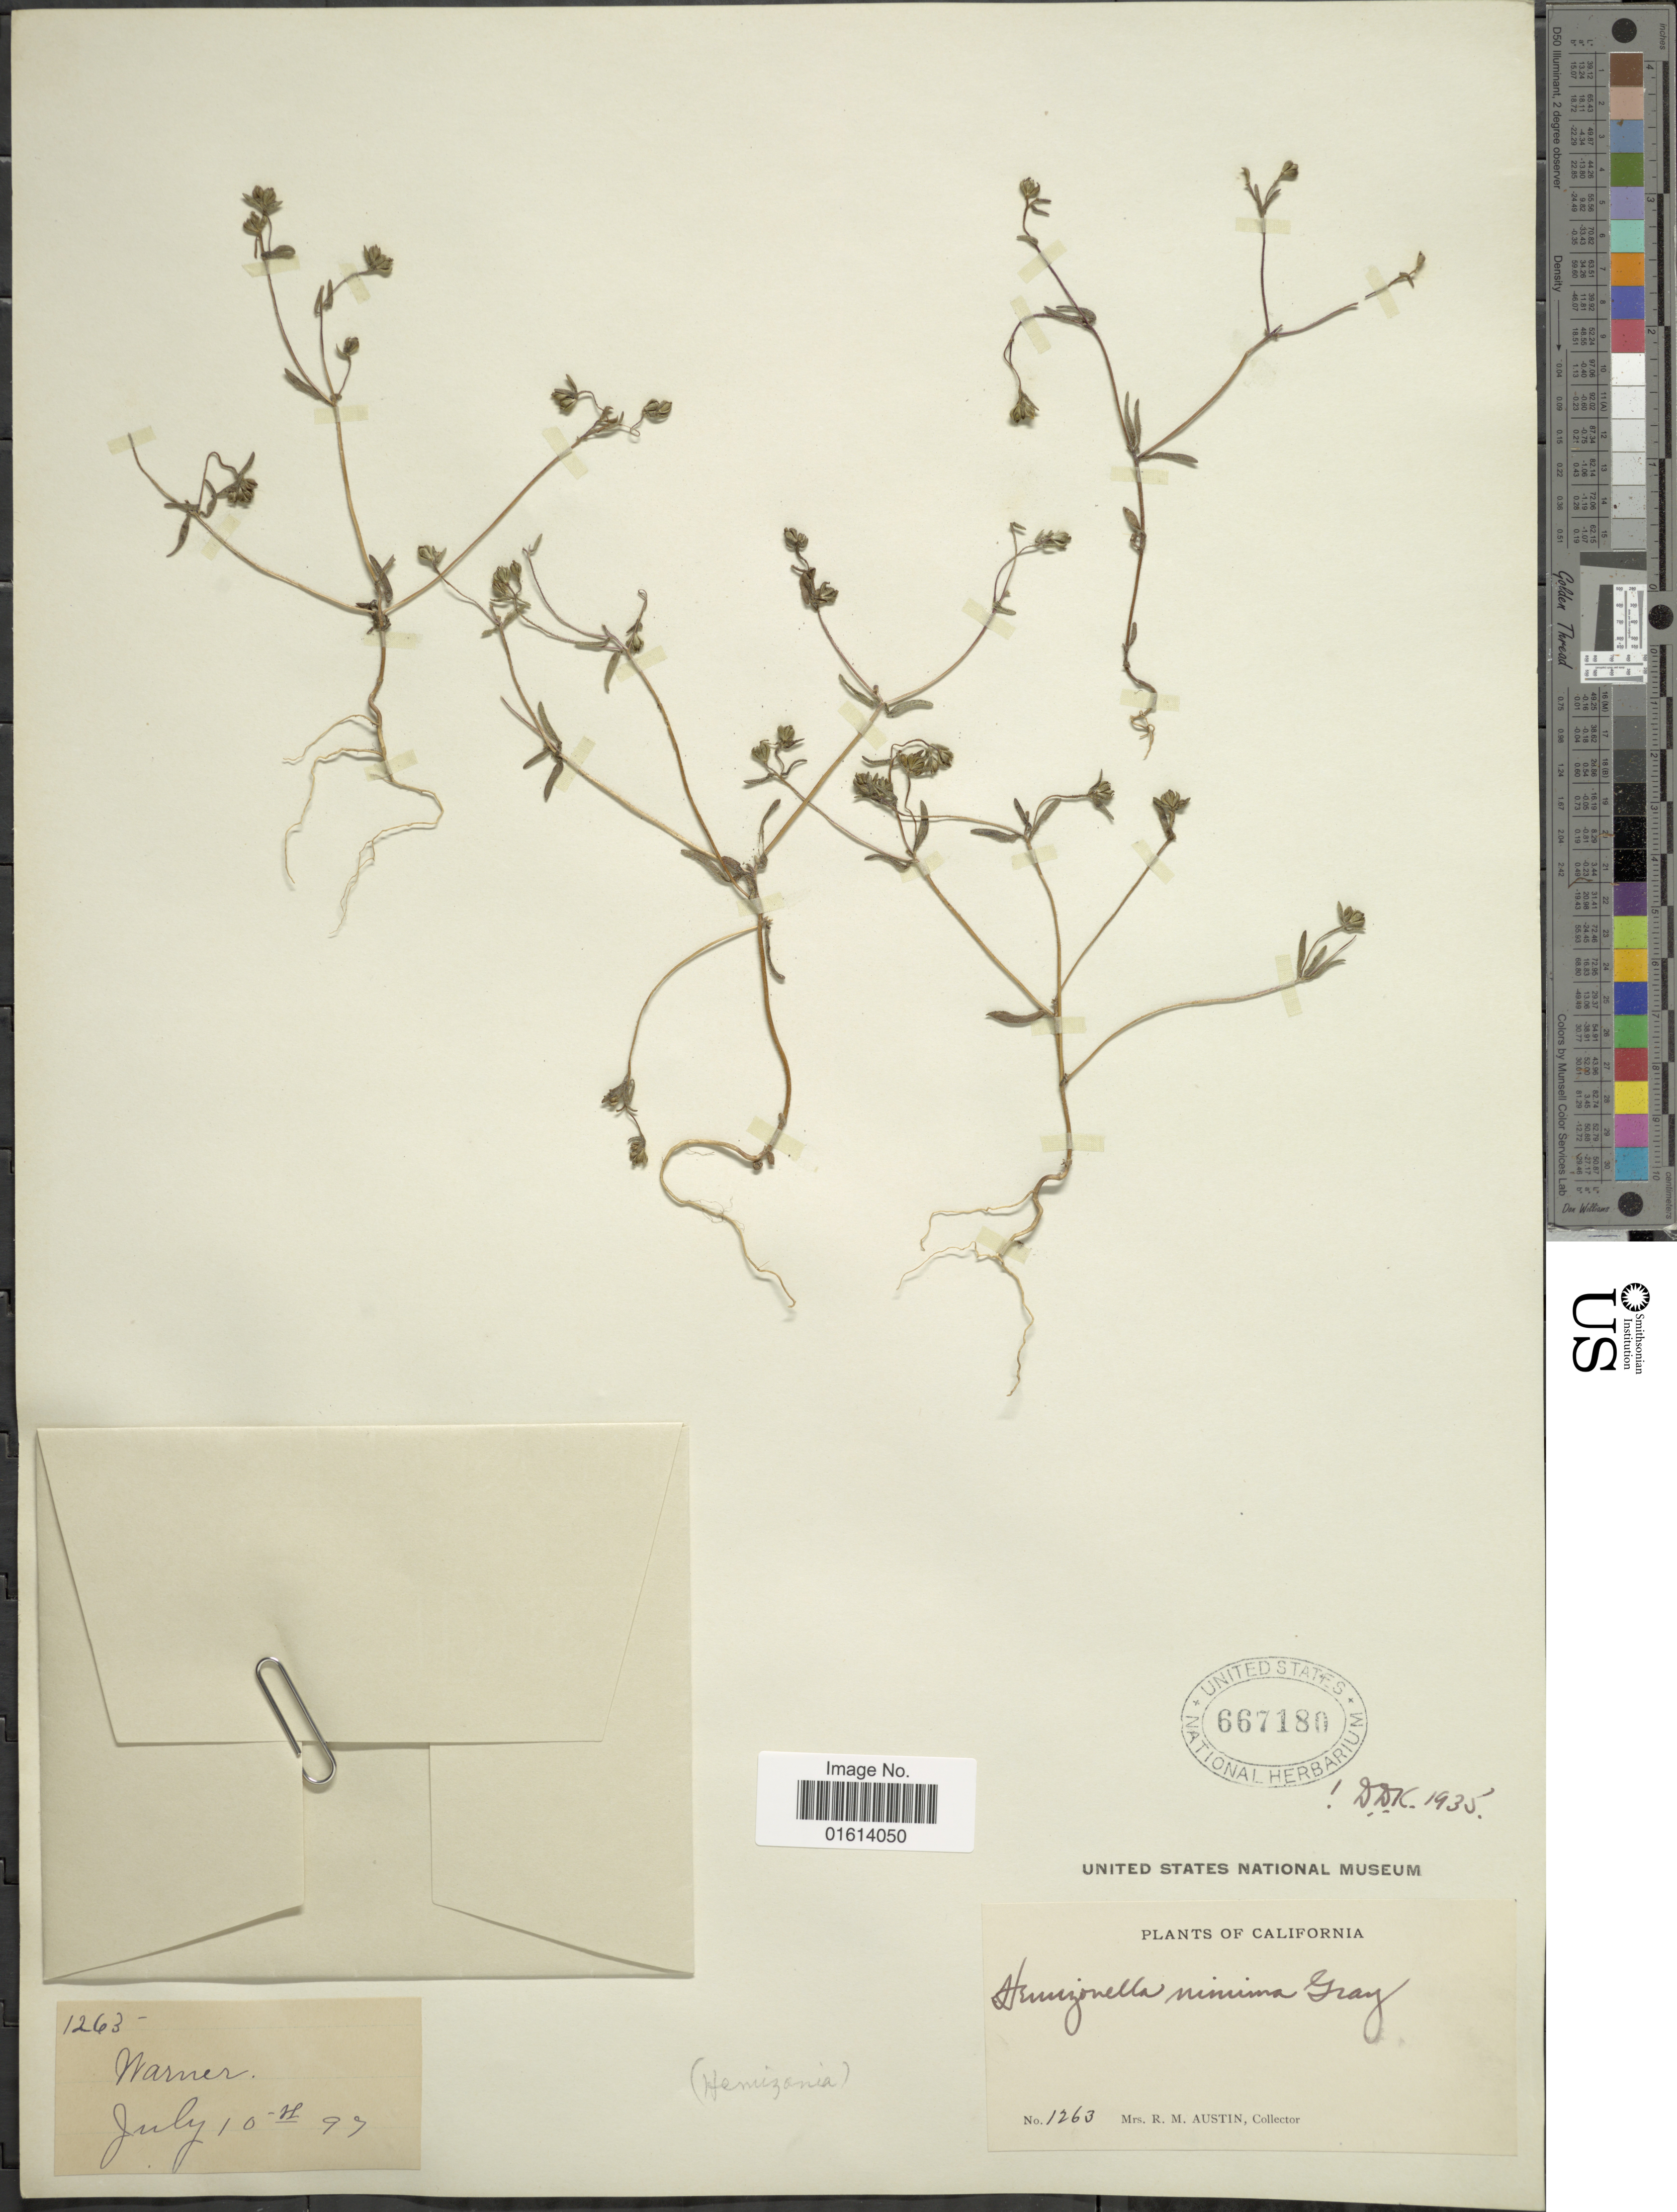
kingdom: Plantae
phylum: Tracheophyta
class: Magnoliopsida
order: Asterales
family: Asteraceae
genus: Hemizonella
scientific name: Hemizonella minima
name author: (A. Gray) A. Gray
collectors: R. Austin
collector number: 1263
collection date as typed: Transcribed d/m/y: 10/7/97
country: United States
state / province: California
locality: Warner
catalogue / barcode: US 667180